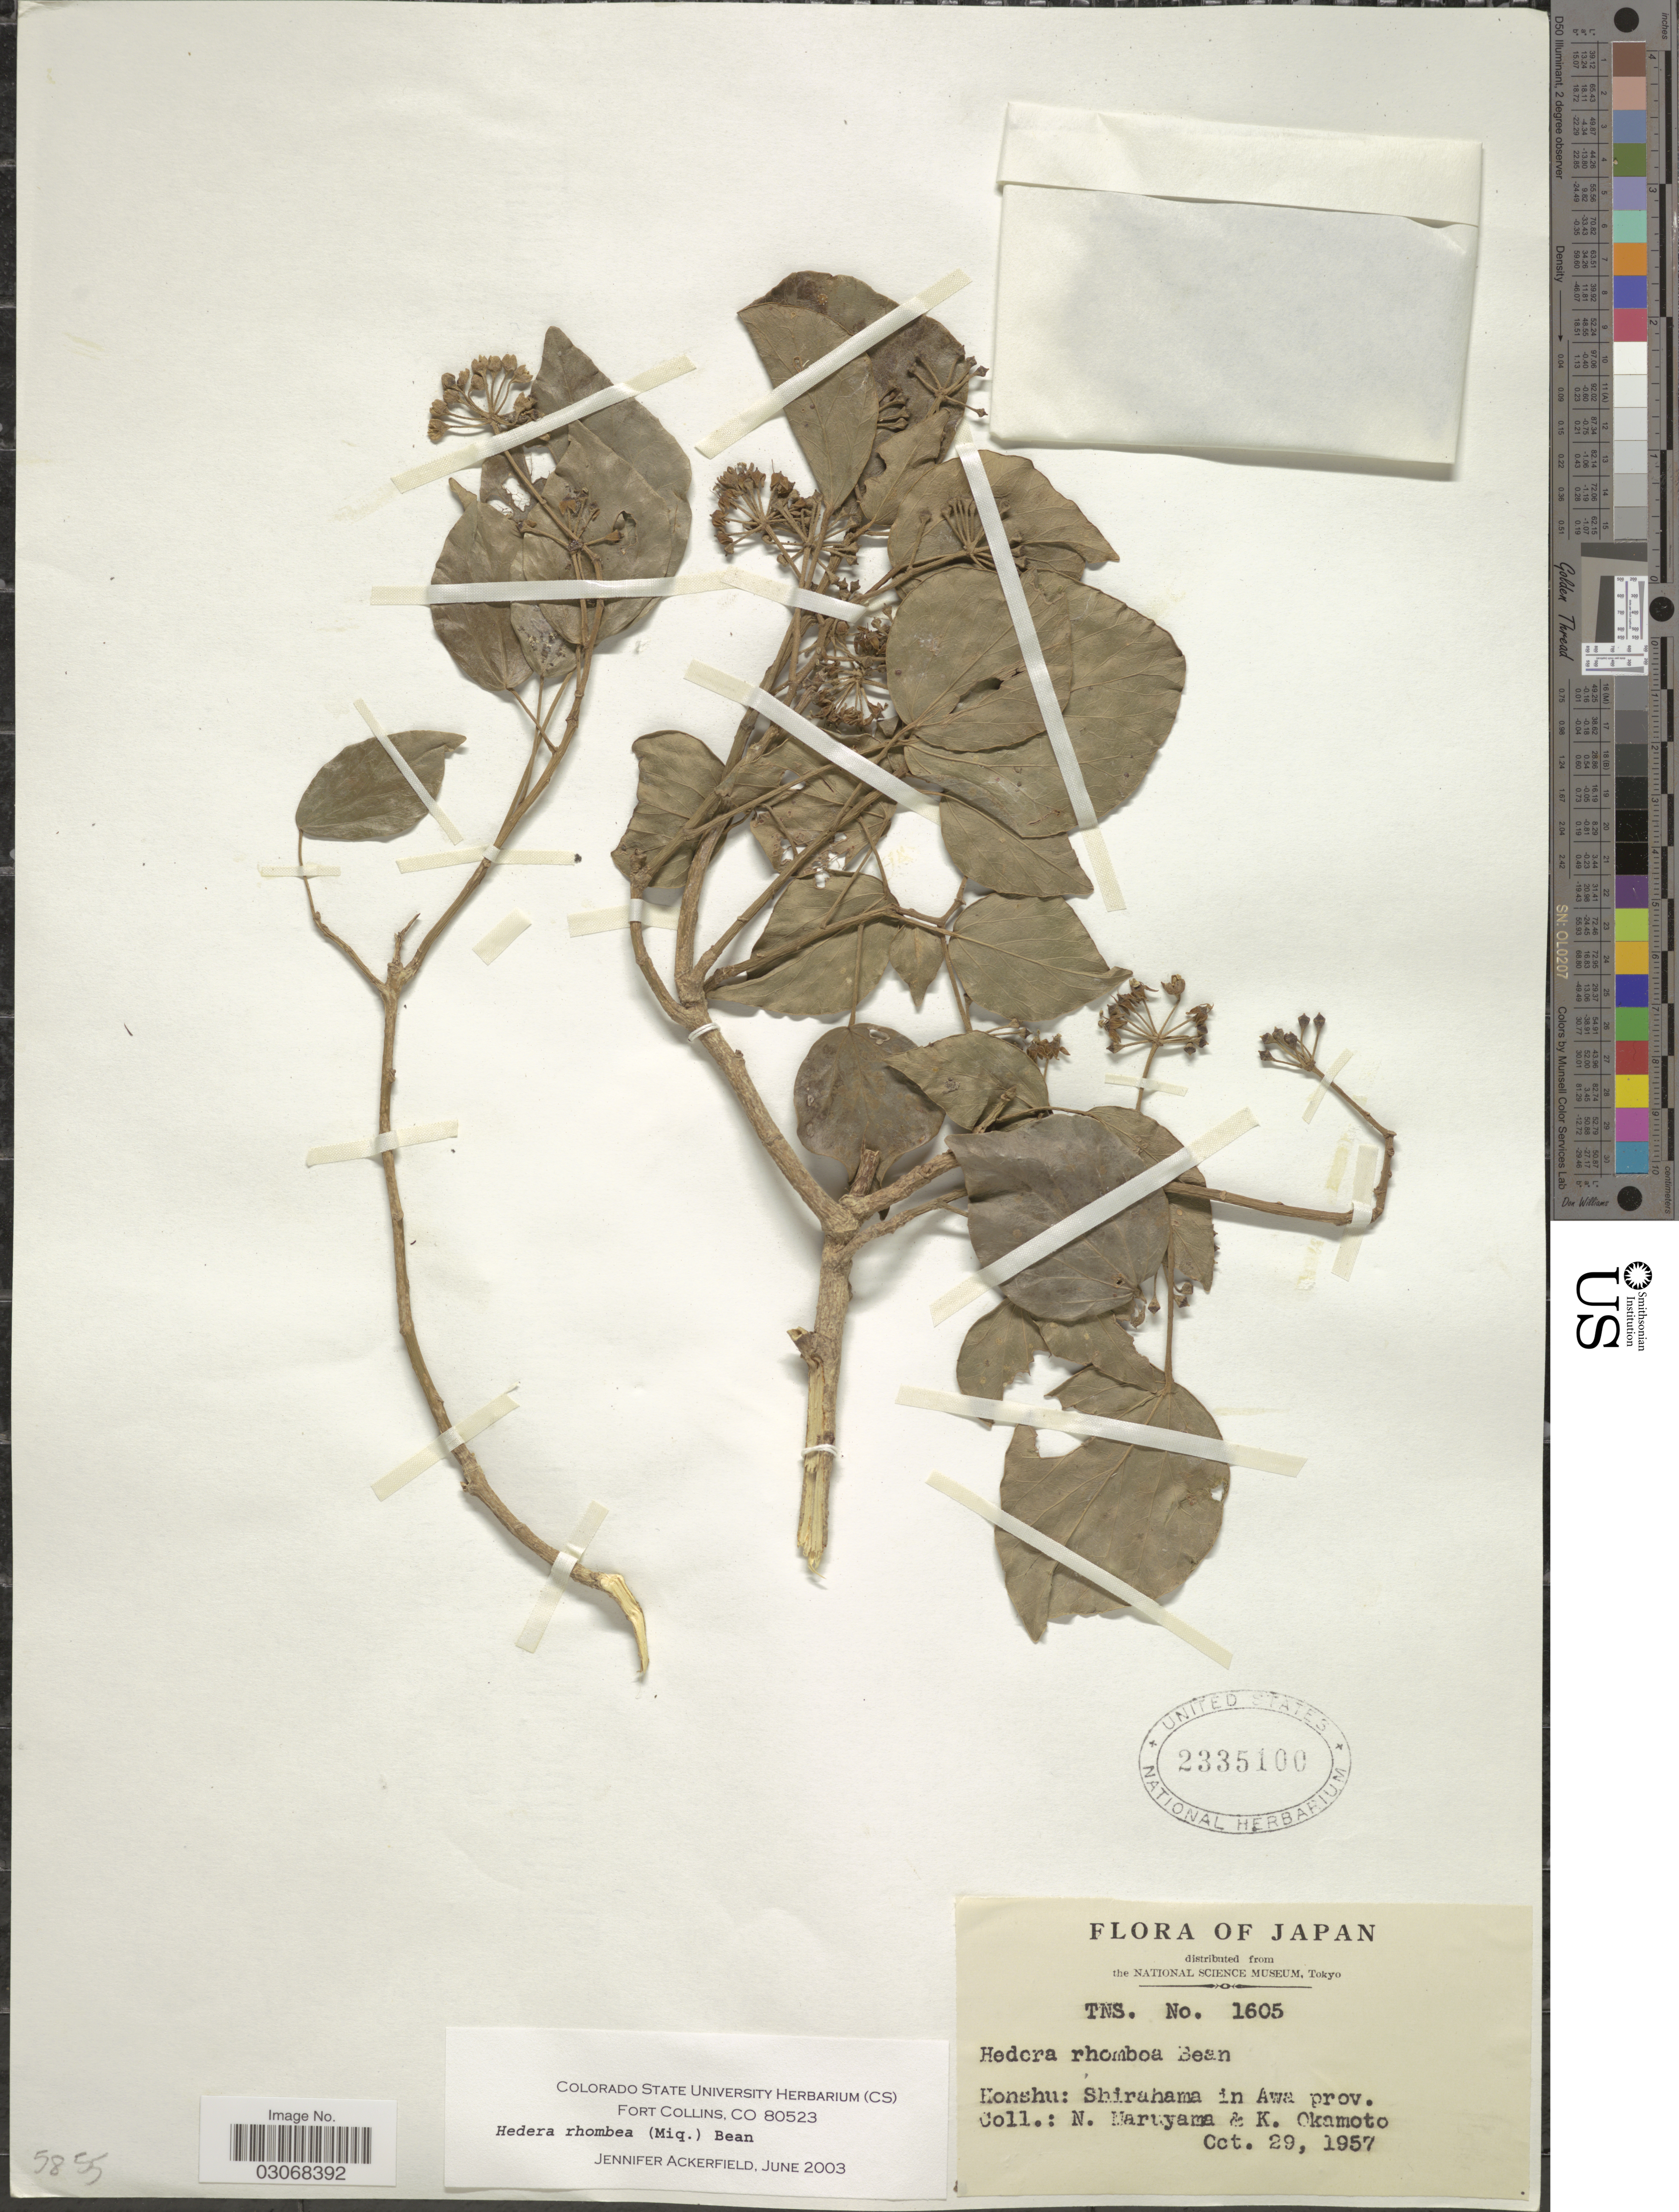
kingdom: Plantae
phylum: Tracheophyta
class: Magnoliopsida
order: Apiales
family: Araliaceae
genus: Hedera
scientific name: Hedera rhombea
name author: (Miq.) Bean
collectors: N. Maruyama & K. Okamoto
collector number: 1605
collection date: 1957-10-29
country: Japan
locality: Honshu: Shirahama in Awa prov.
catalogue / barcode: US 2335100